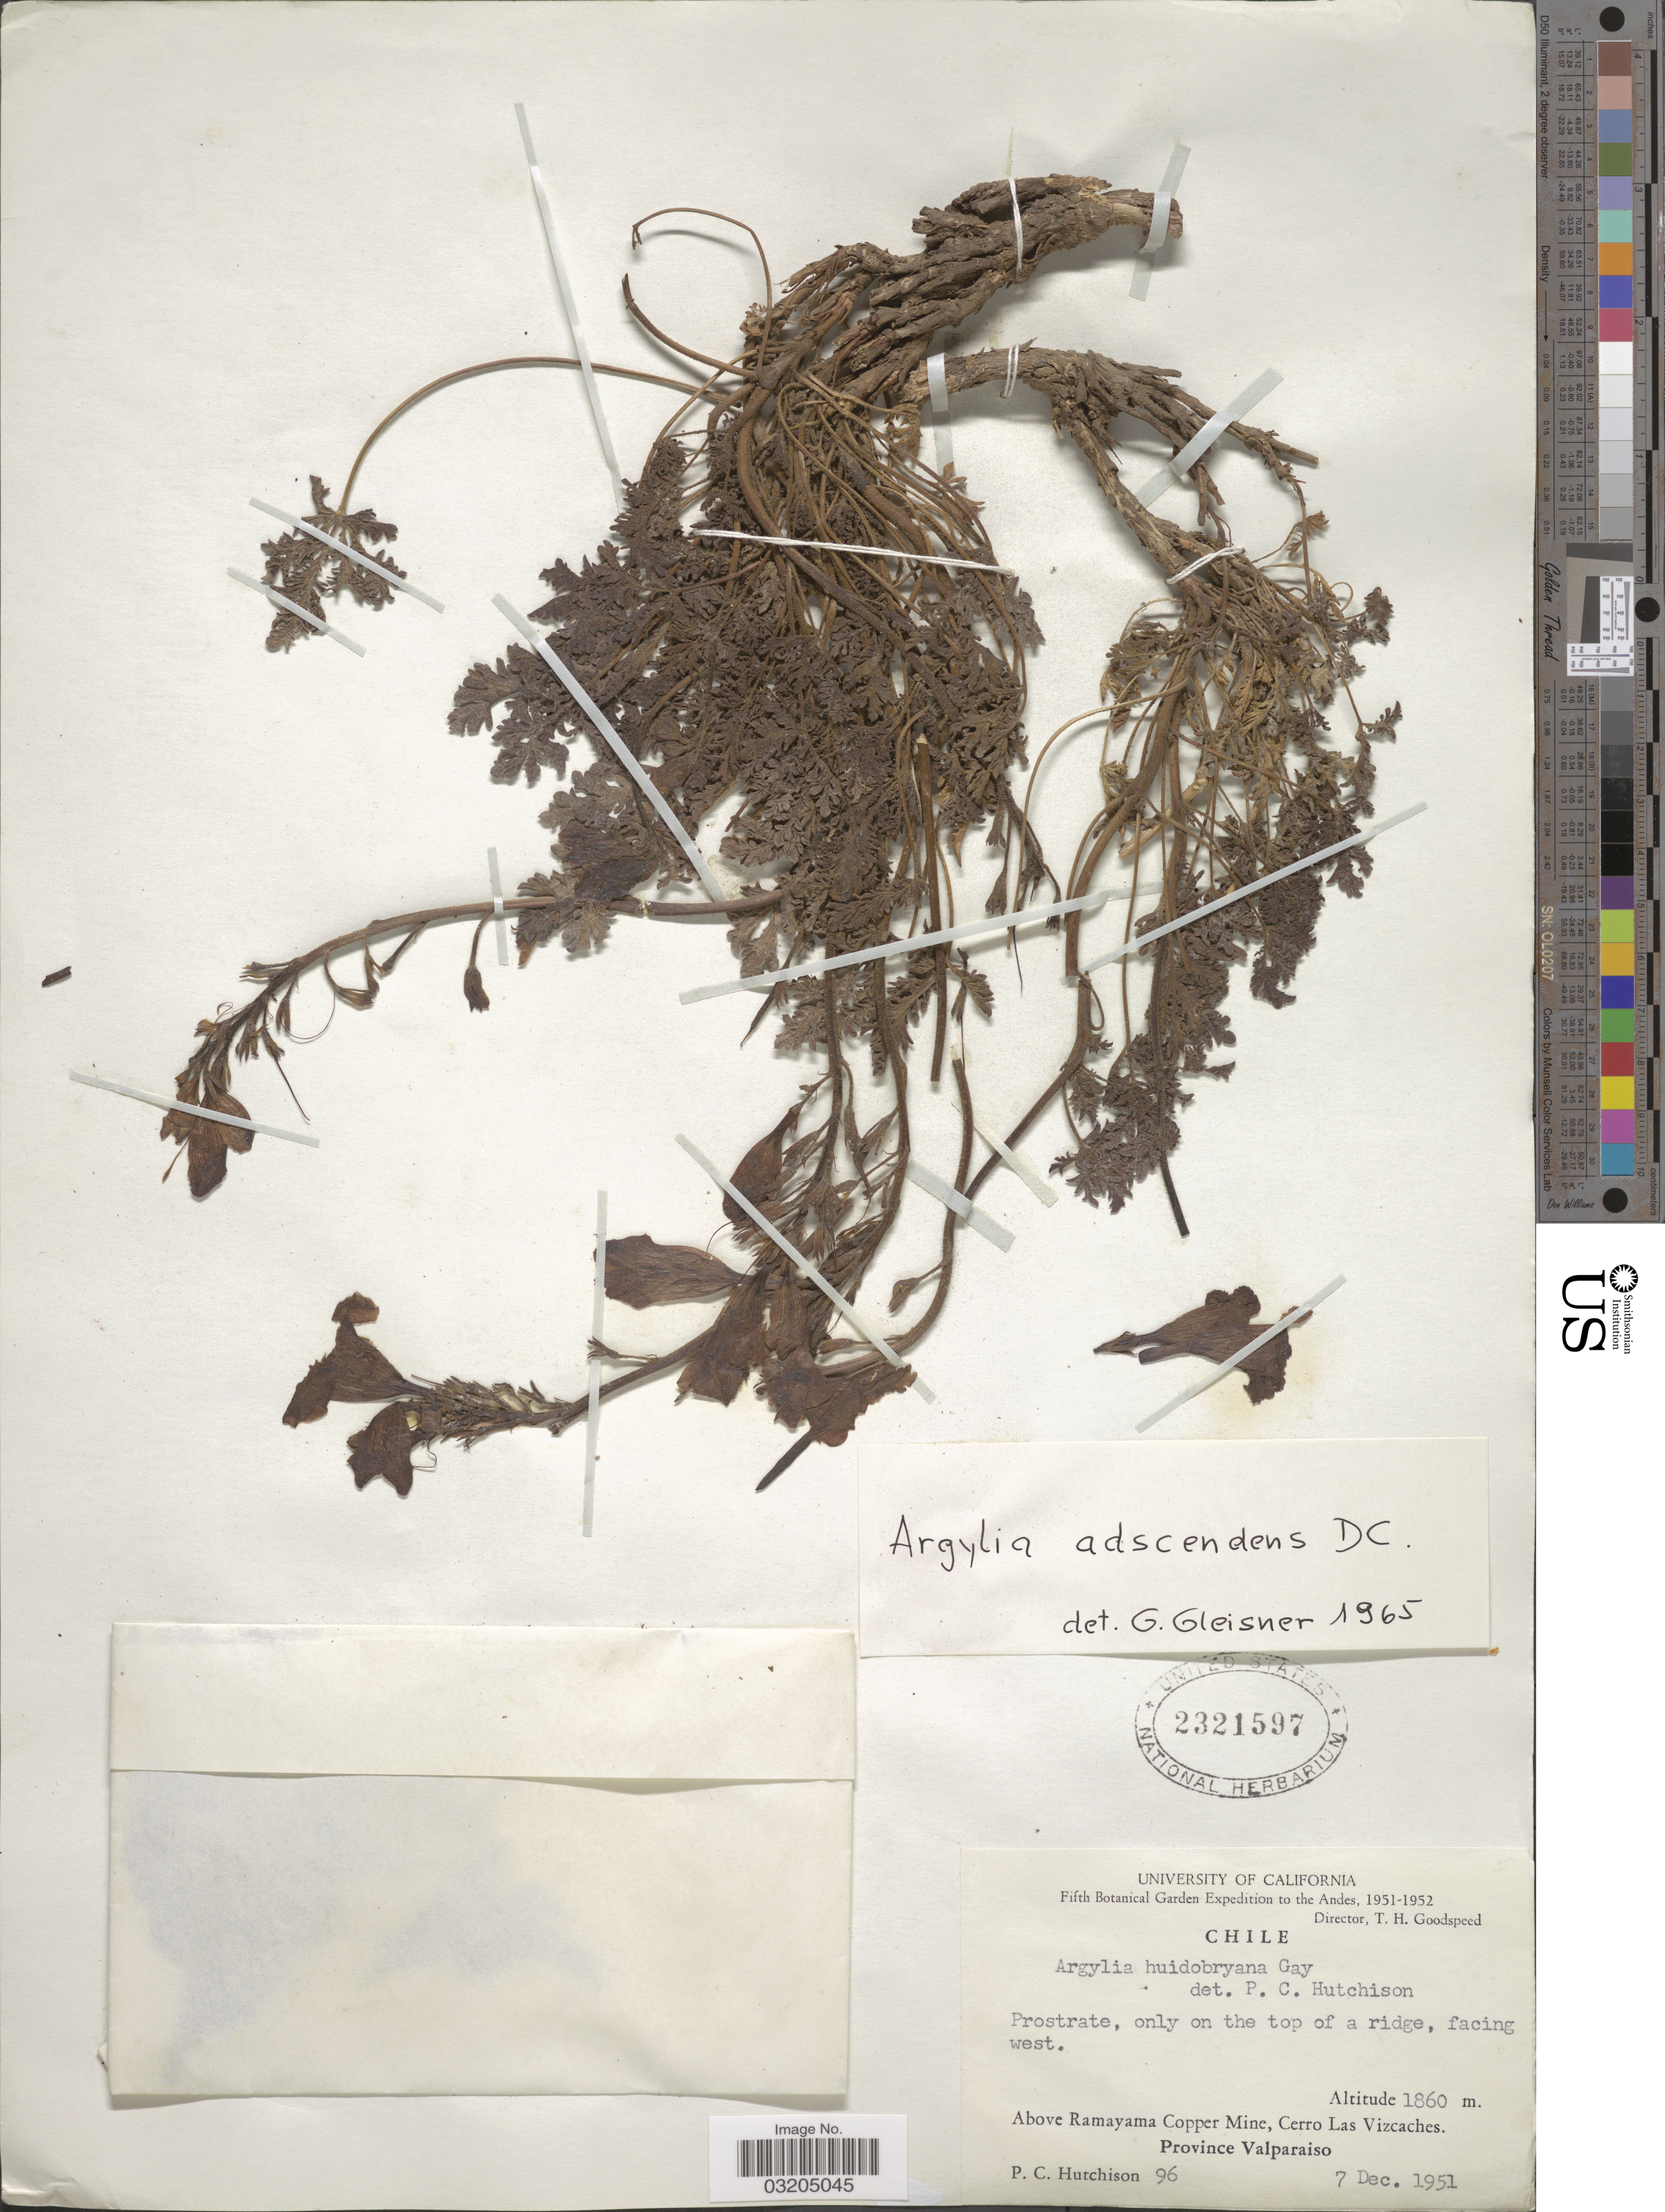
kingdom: Plantae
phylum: Tracheophyta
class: Magnoliopsida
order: Lamiales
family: Bignoniaceae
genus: Argylia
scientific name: Argylia adscendens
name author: A. DC.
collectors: P. C. Hutchison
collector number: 96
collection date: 1951-12-07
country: Chile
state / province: Valparaíso (V)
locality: Andes. Above Ramayama Copper Mine, Cerro Las Vizcaches.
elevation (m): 1860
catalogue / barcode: US 2321597